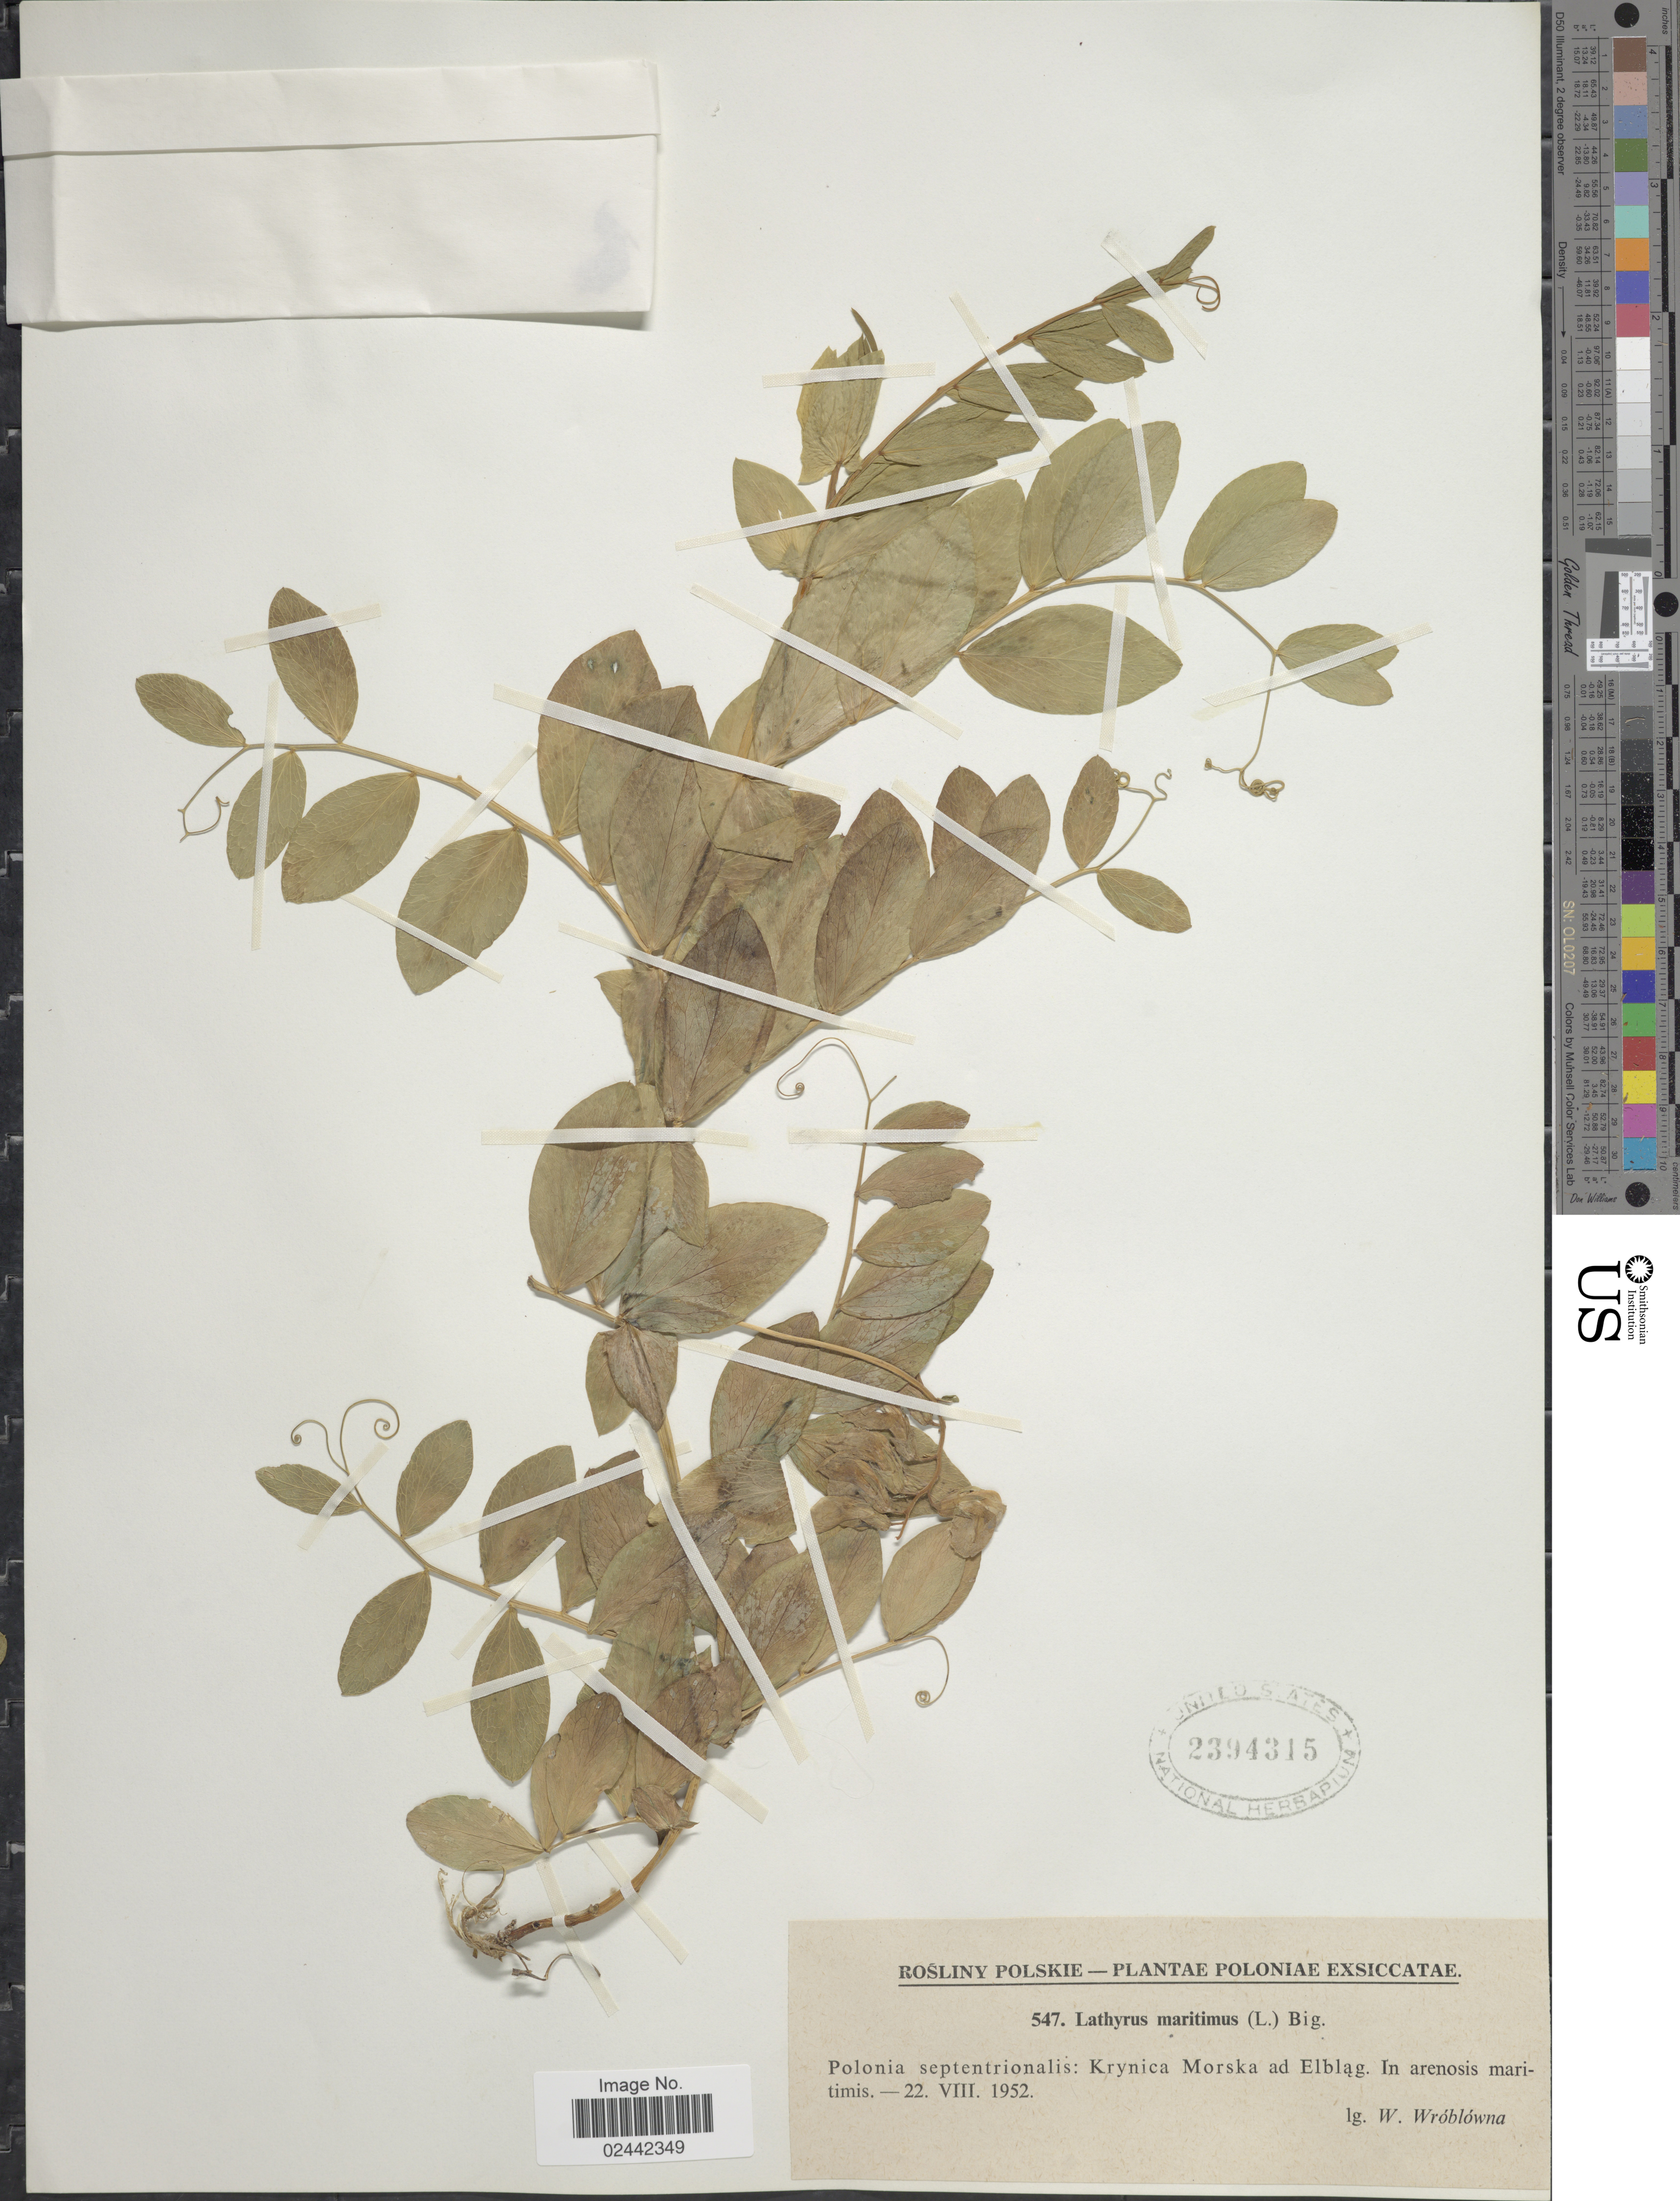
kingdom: Plantae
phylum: Tracheophyta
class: Magnoliopsida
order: Fabales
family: Fabaceae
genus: Lathyrus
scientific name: Lathyrus japonicus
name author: Willd.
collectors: W. Wróblówna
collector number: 547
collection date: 1952-08-22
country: Poland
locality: Poloniae. Polonia septentrionalis: Krynica Morska ad Elblag. In arenosis maritimis.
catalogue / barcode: US 2394315